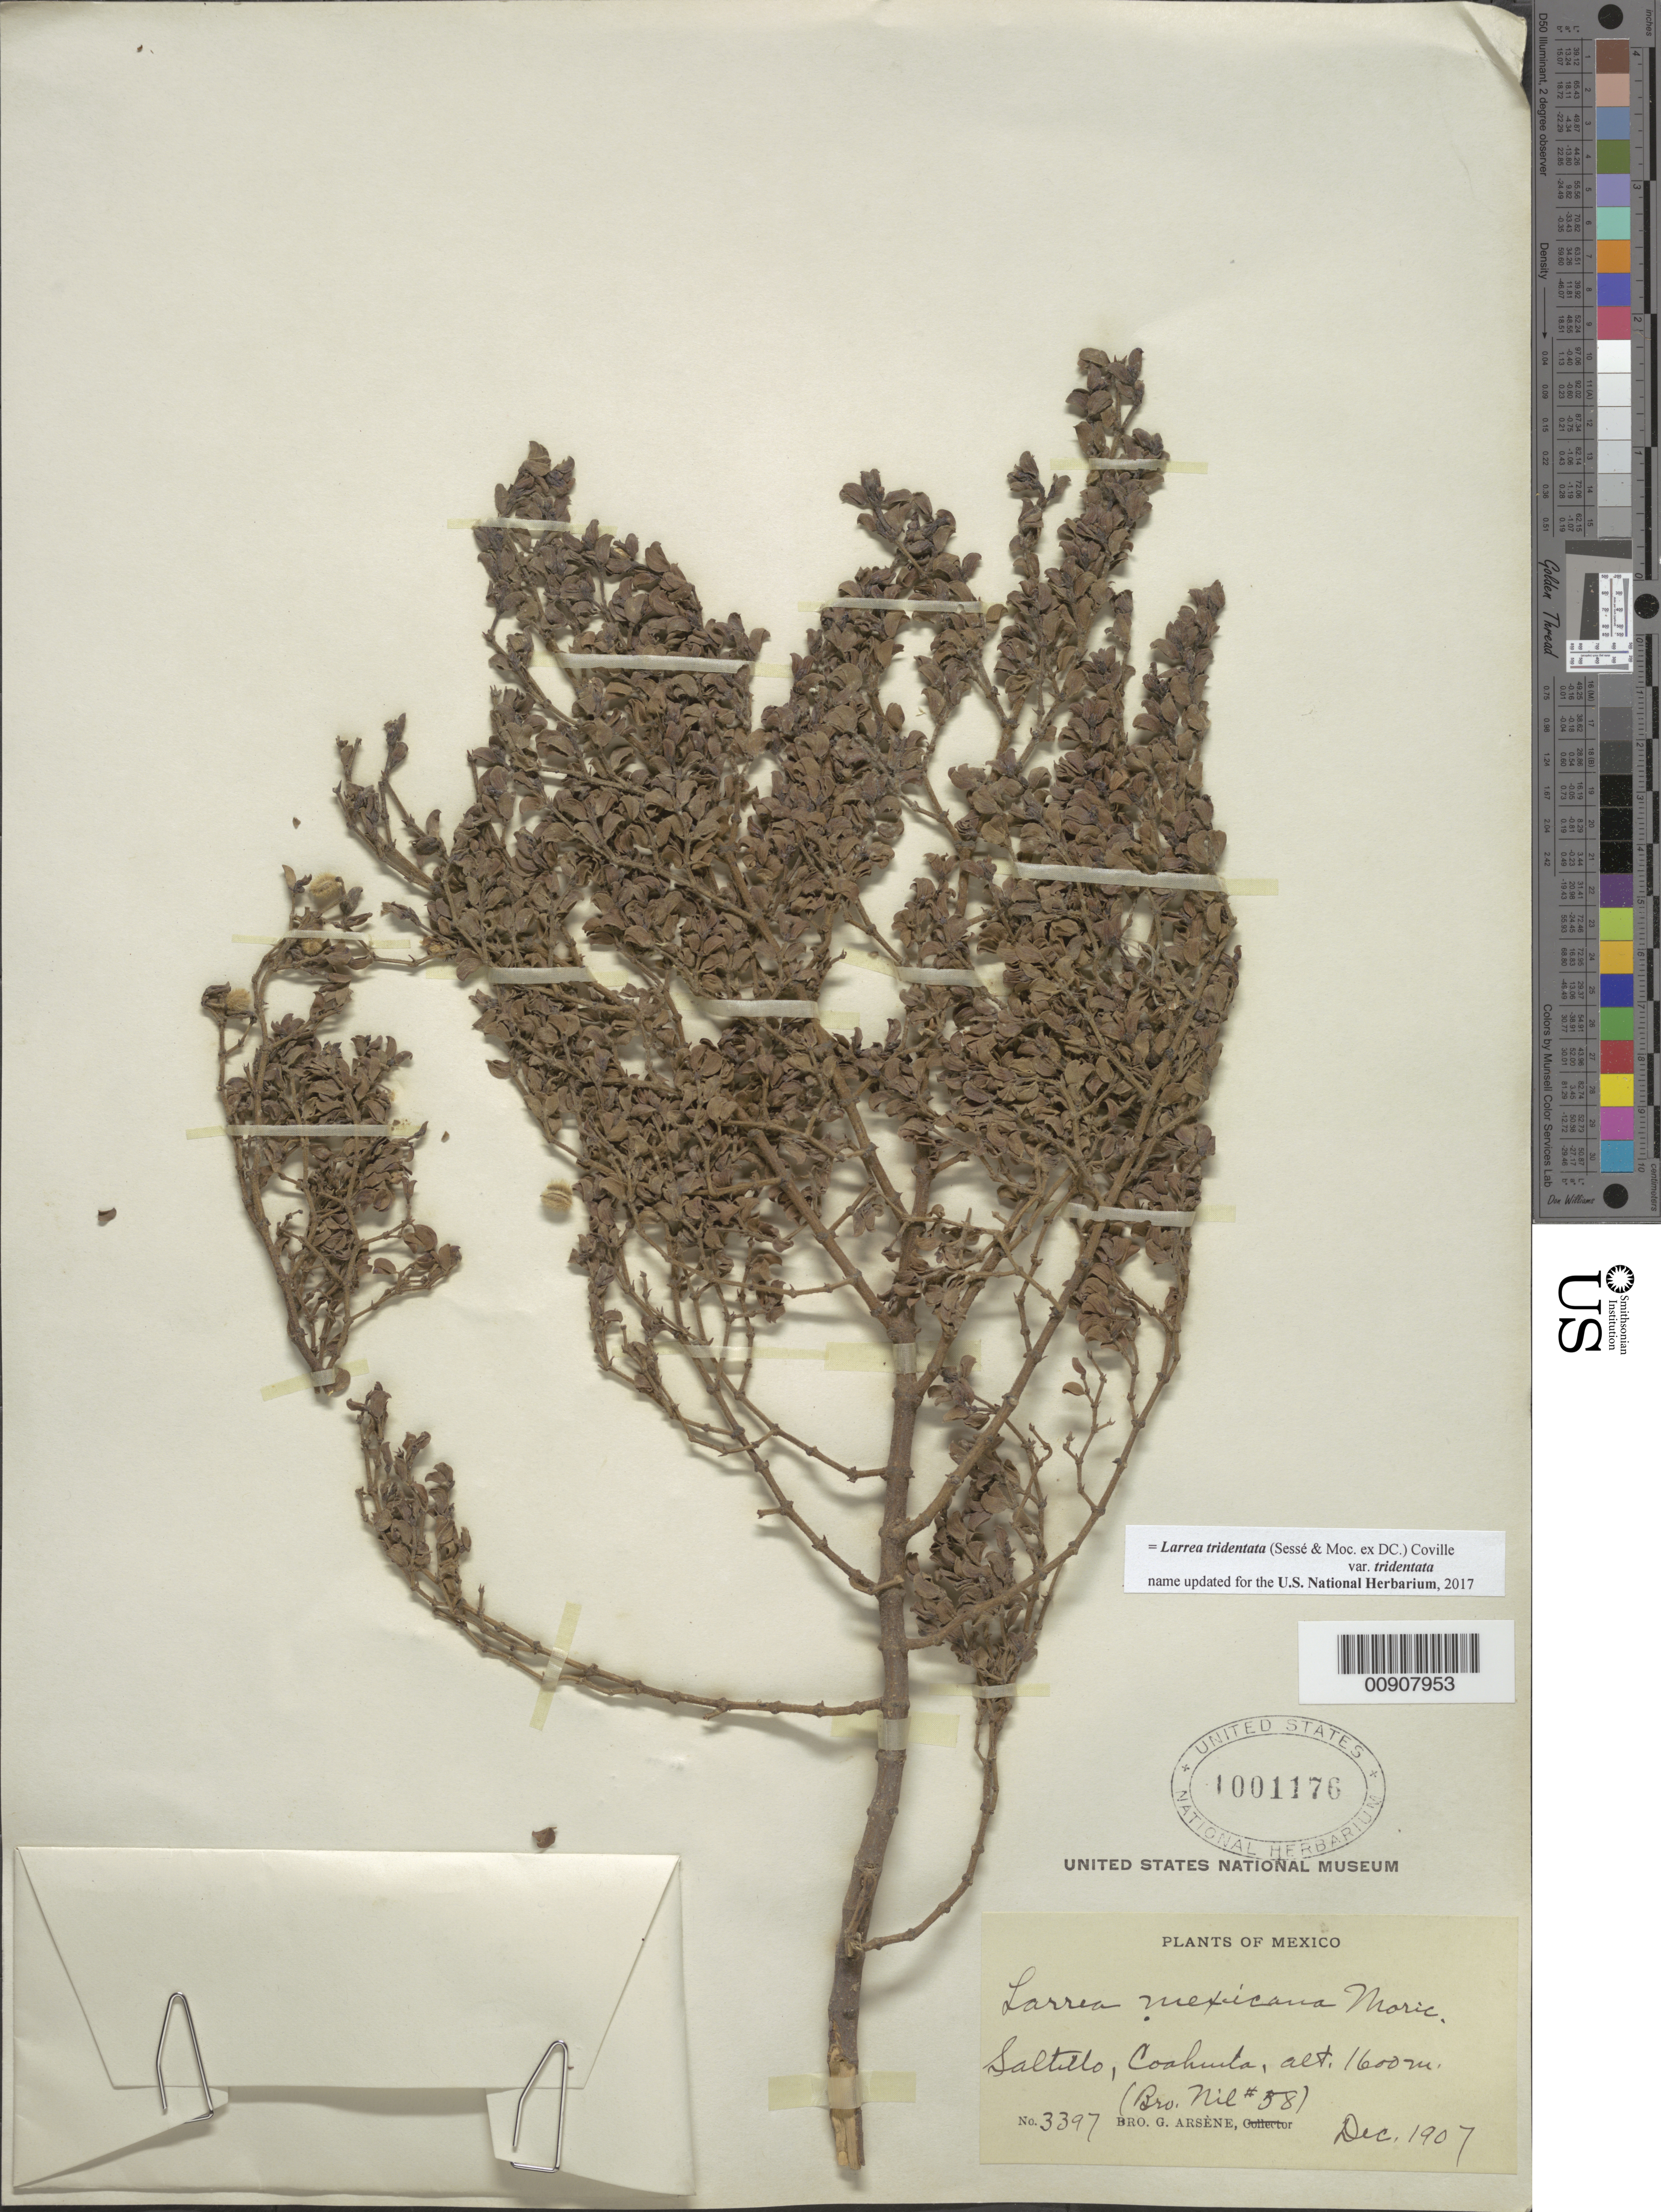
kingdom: Plantae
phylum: Tracheophyta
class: Magnoliopsida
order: Zygophyllales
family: Zygophyllaceae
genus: Larrea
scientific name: Larrea tridentata var. tridentata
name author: (Sessé & Moc. ex DC.) Coville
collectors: Bro. Nil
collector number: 58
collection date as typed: Dec 1907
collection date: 1907-12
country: Mexico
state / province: Coahuila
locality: Saltillo, Coahuila.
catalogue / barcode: US 1001176